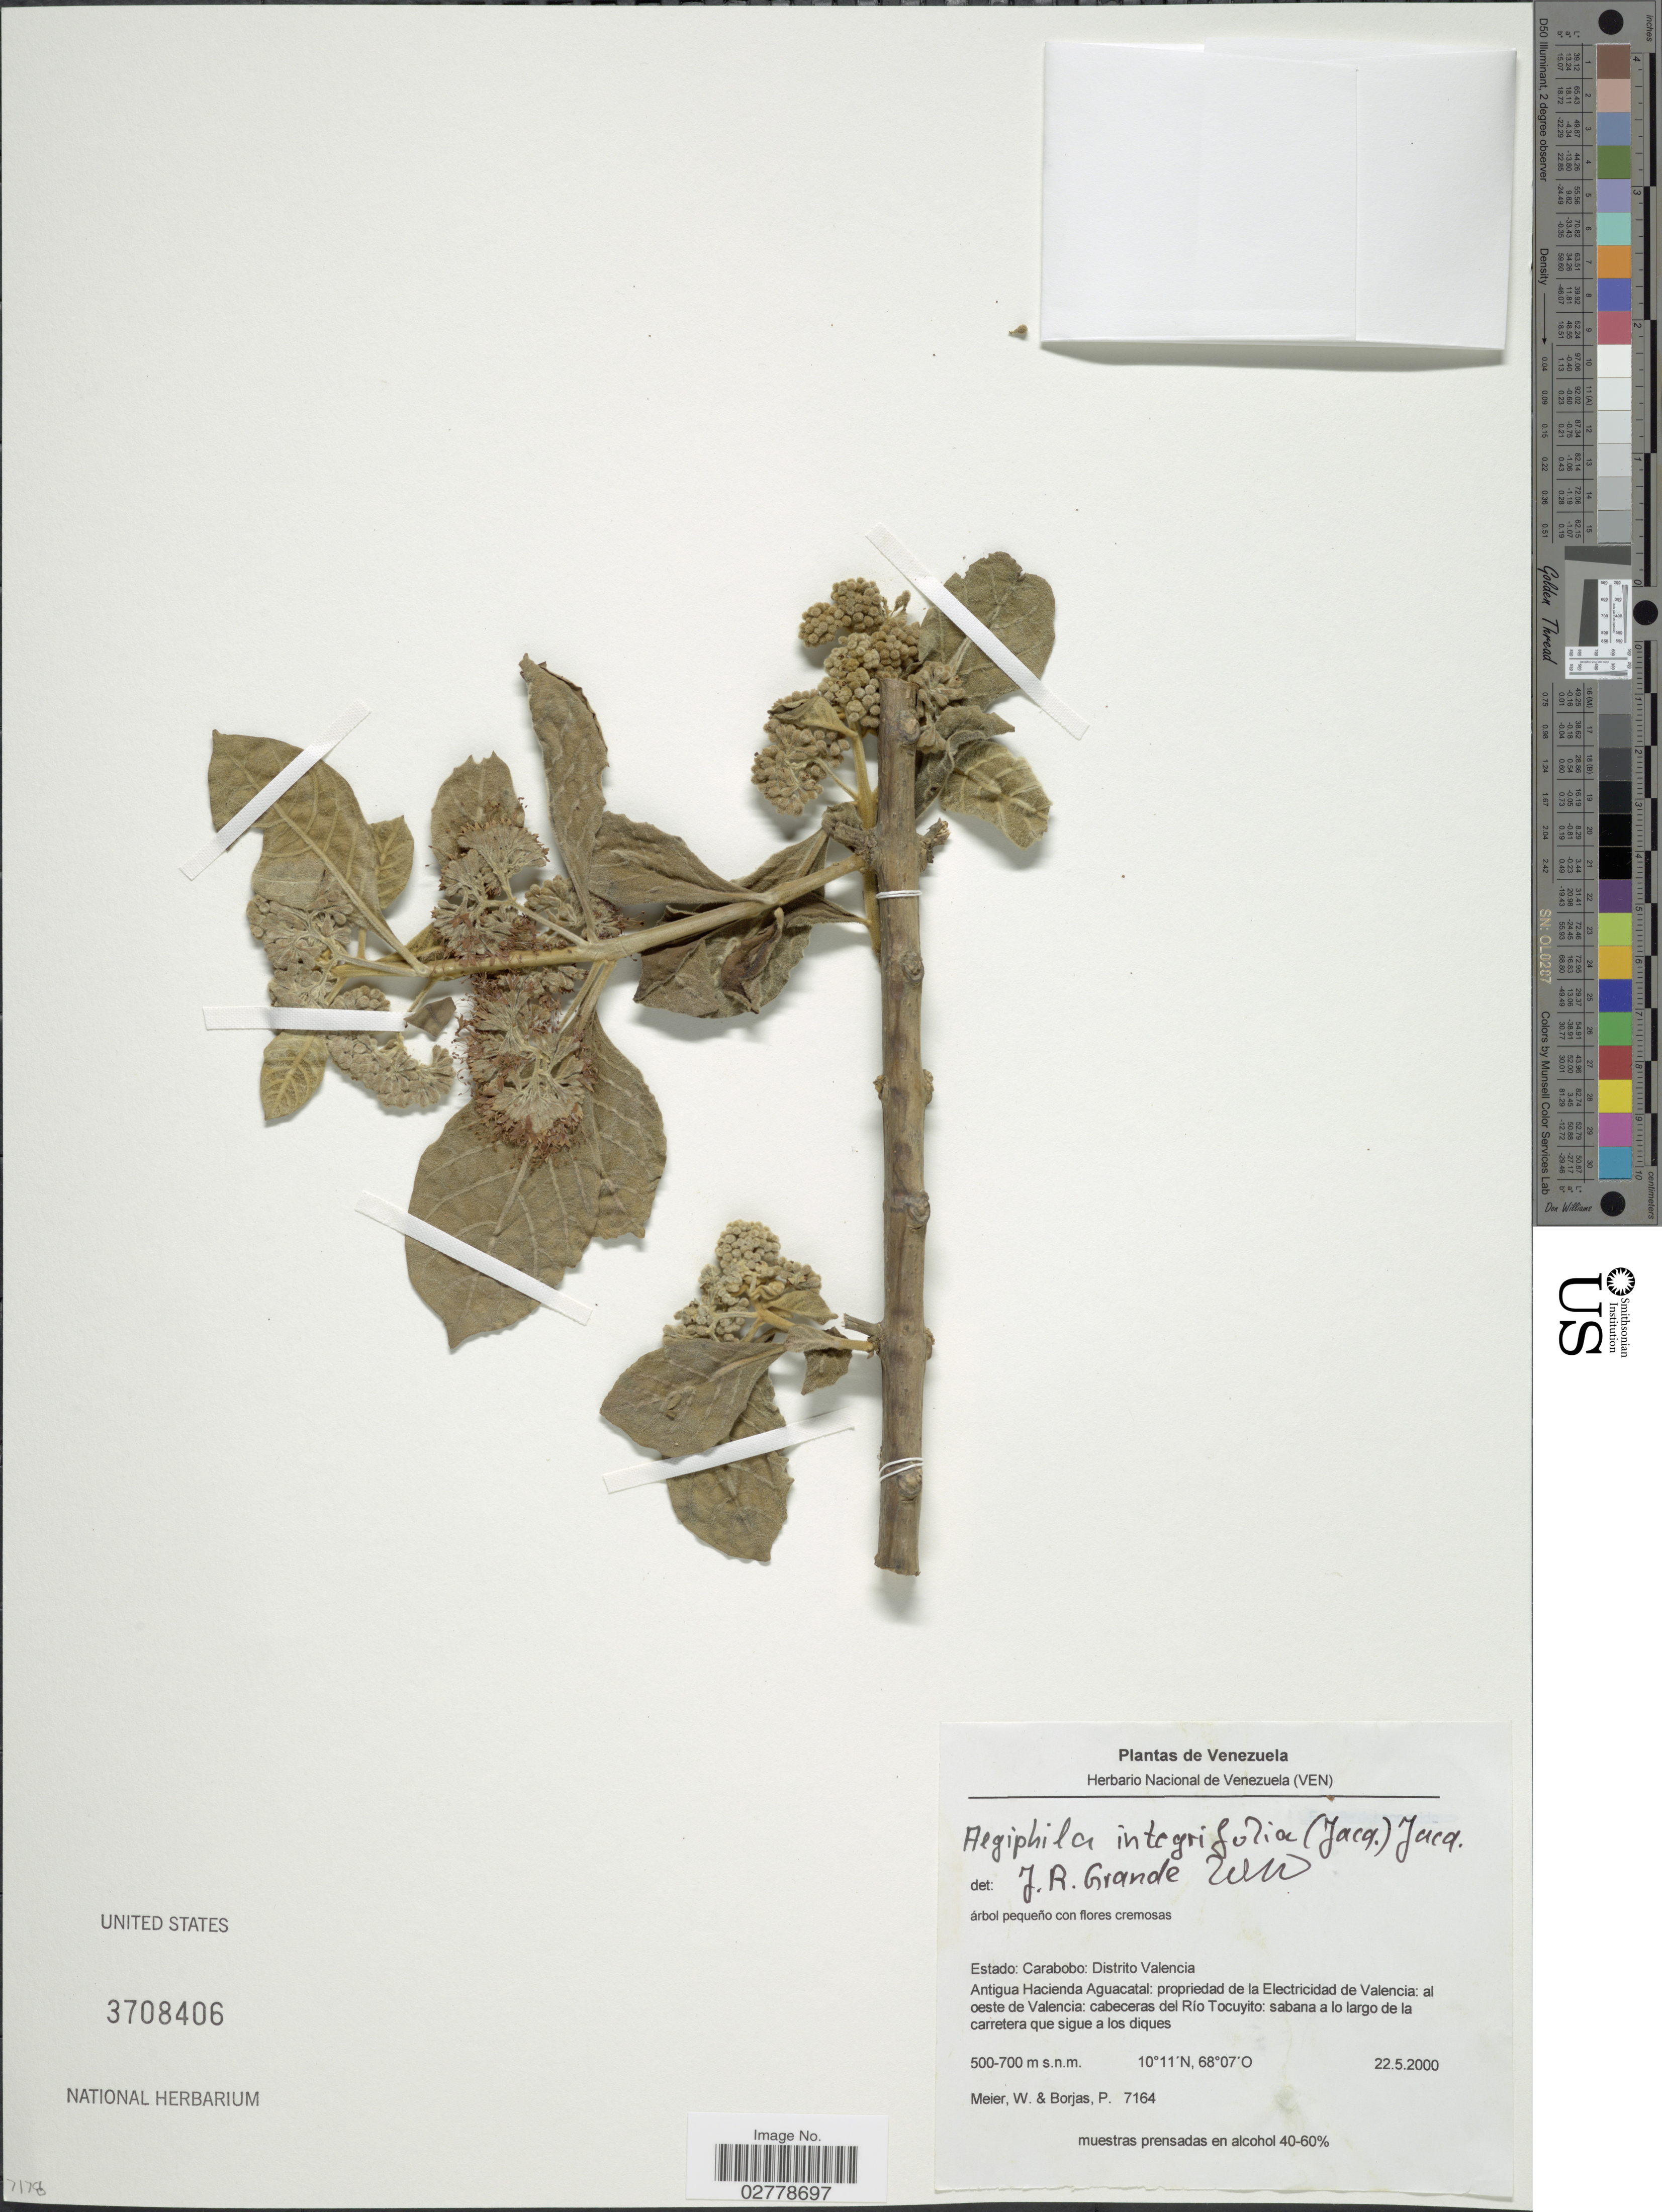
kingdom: Plantae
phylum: Tracheophyta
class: Magnoliopsida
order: Lamiales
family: Lamiaceae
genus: Aegiphila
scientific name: Aegiphila integrifolia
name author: (Jacq.) B.D. Jacks.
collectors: W. Meier & P. Borjas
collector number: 7164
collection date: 2000-05-22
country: Venezuela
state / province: Carabobo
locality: Estado: Carabobo: Distrito Valencia. Antigua Hacienda Aguacatal: propriedad de la Electricidad de Valencia: al oeste de Valencia: cabeceras del Rio Tocuyito: sabana a lo largo de la carretera que sigue a los diques.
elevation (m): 500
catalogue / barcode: US 3708406